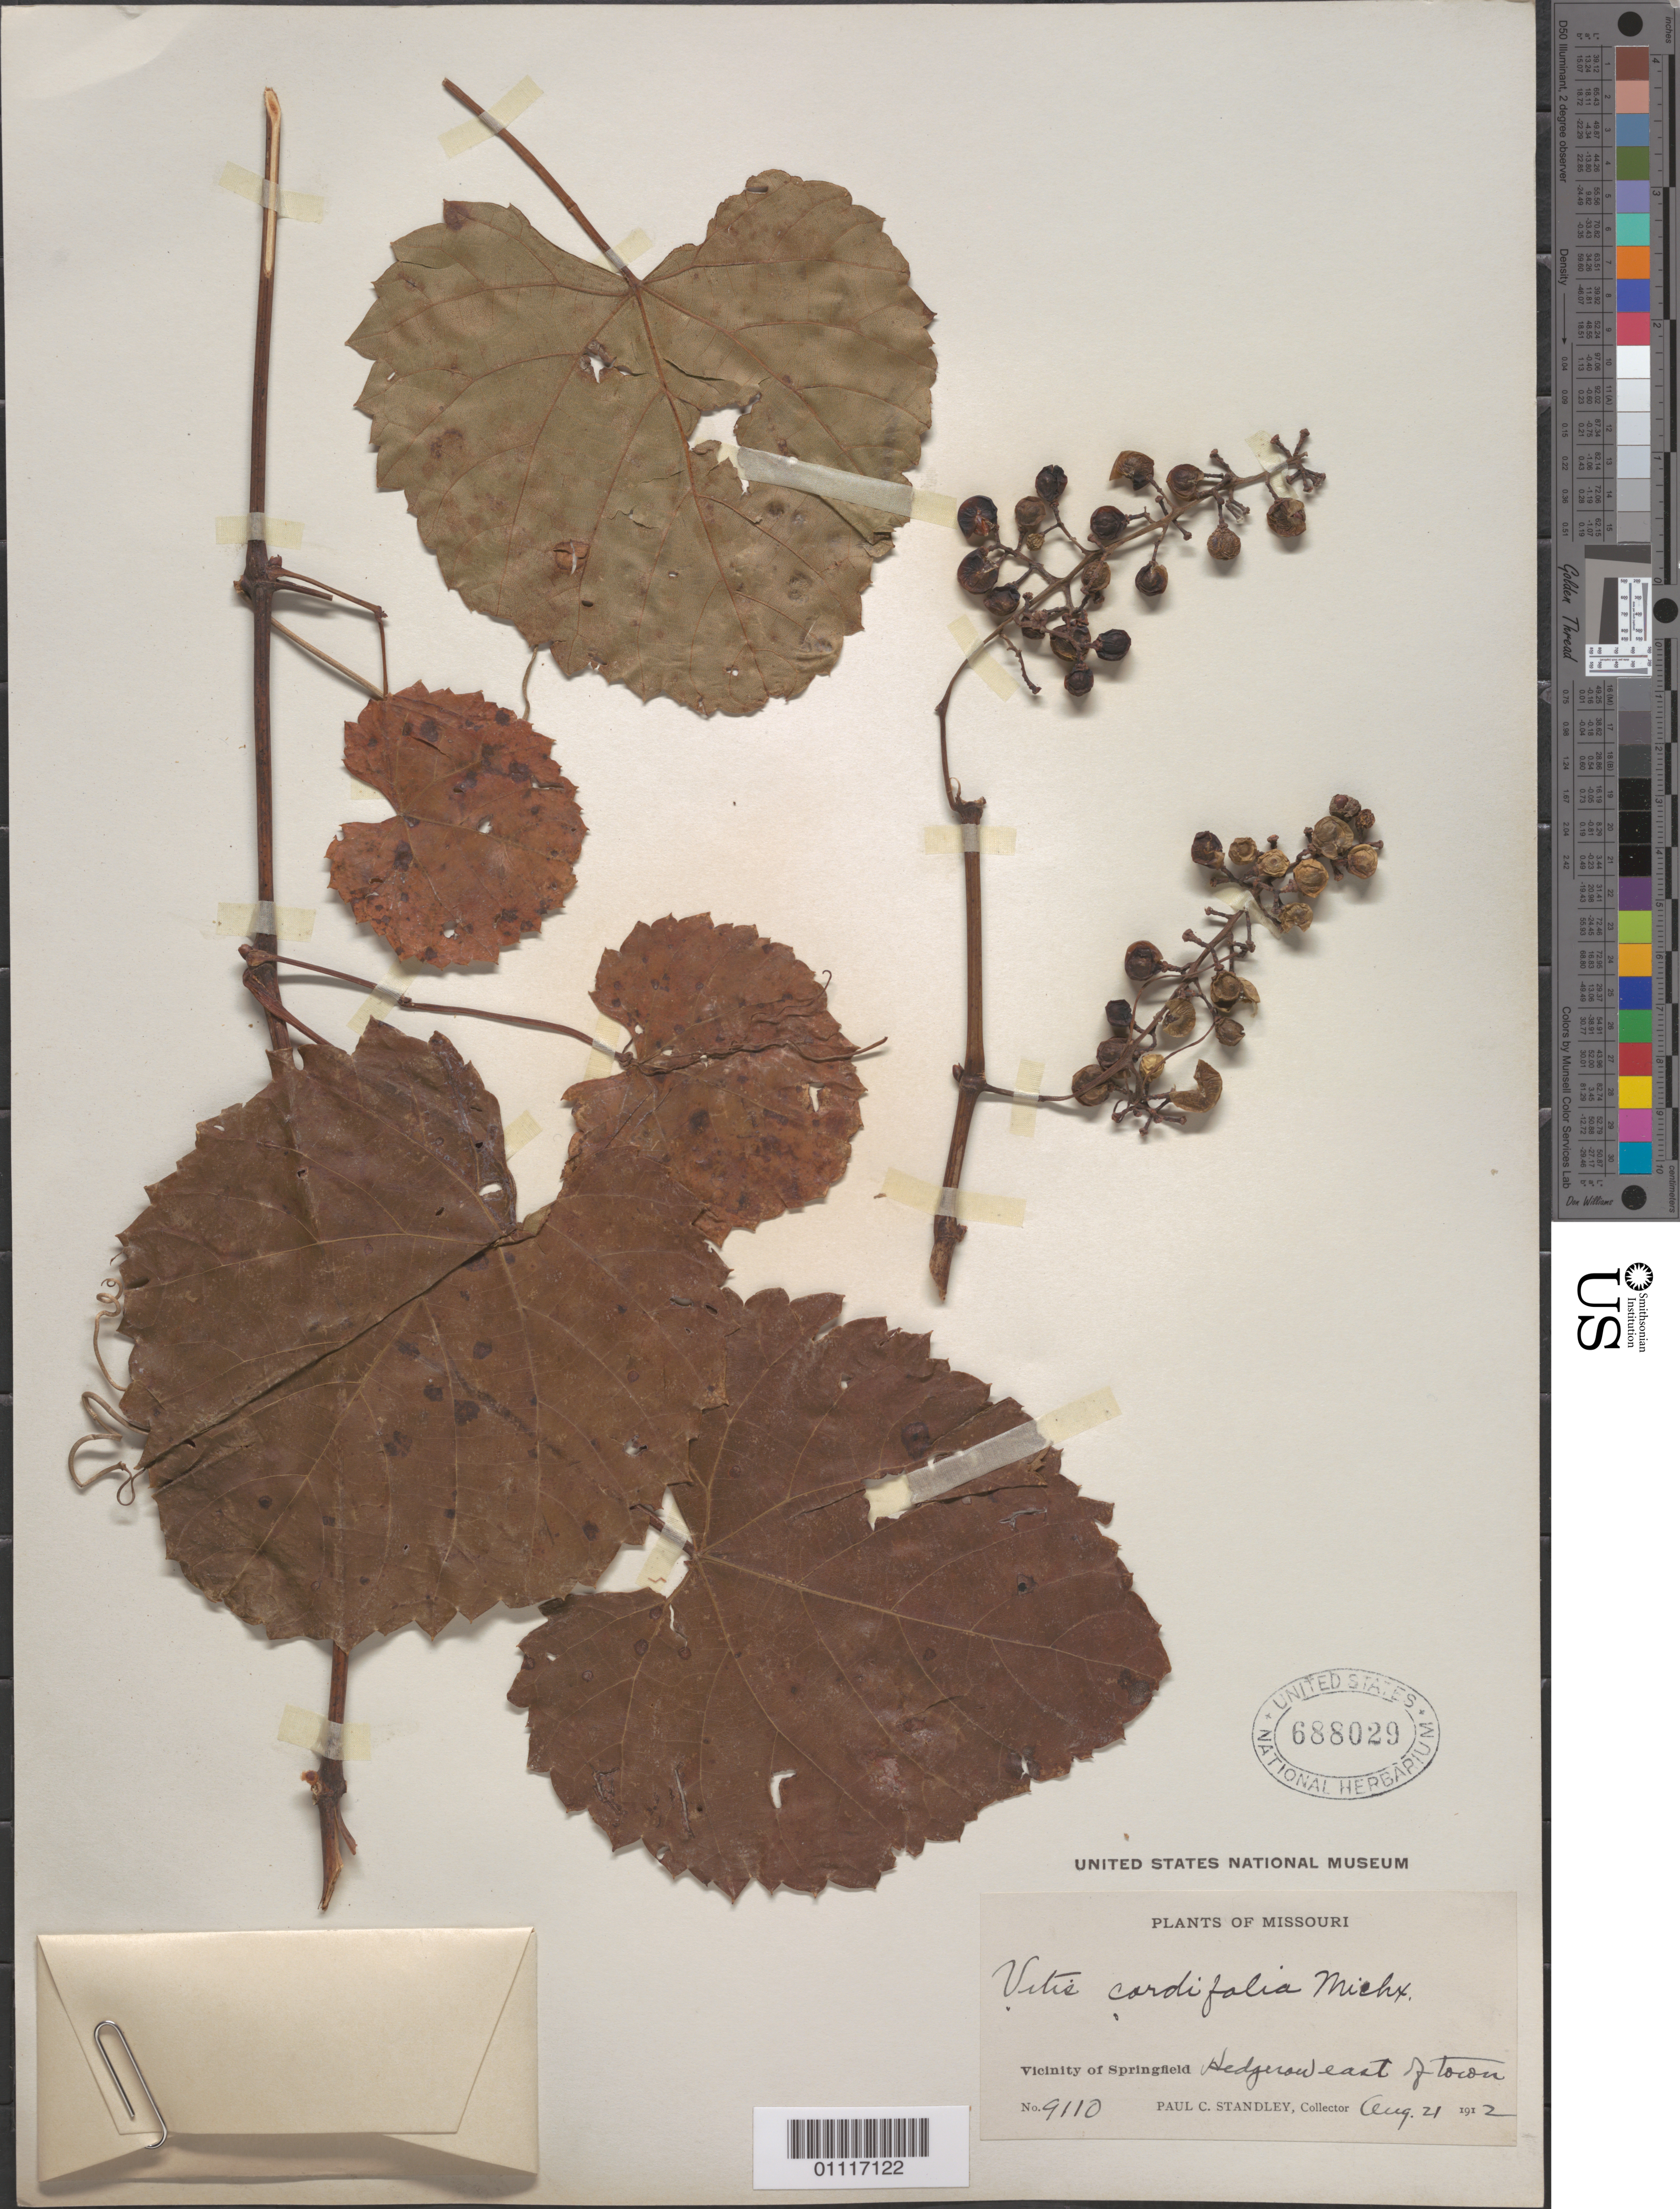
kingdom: Plantae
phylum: Tracheophyta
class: Magnoliopsida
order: Vitales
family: Vitaceae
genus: Vitis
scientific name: Vitis cordifolia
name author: Michx.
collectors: P. C. Standley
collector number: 9110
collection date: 1912-08-21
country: United States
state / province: Missouri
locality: Hedgerow east of Tocon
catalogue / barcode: US 688029